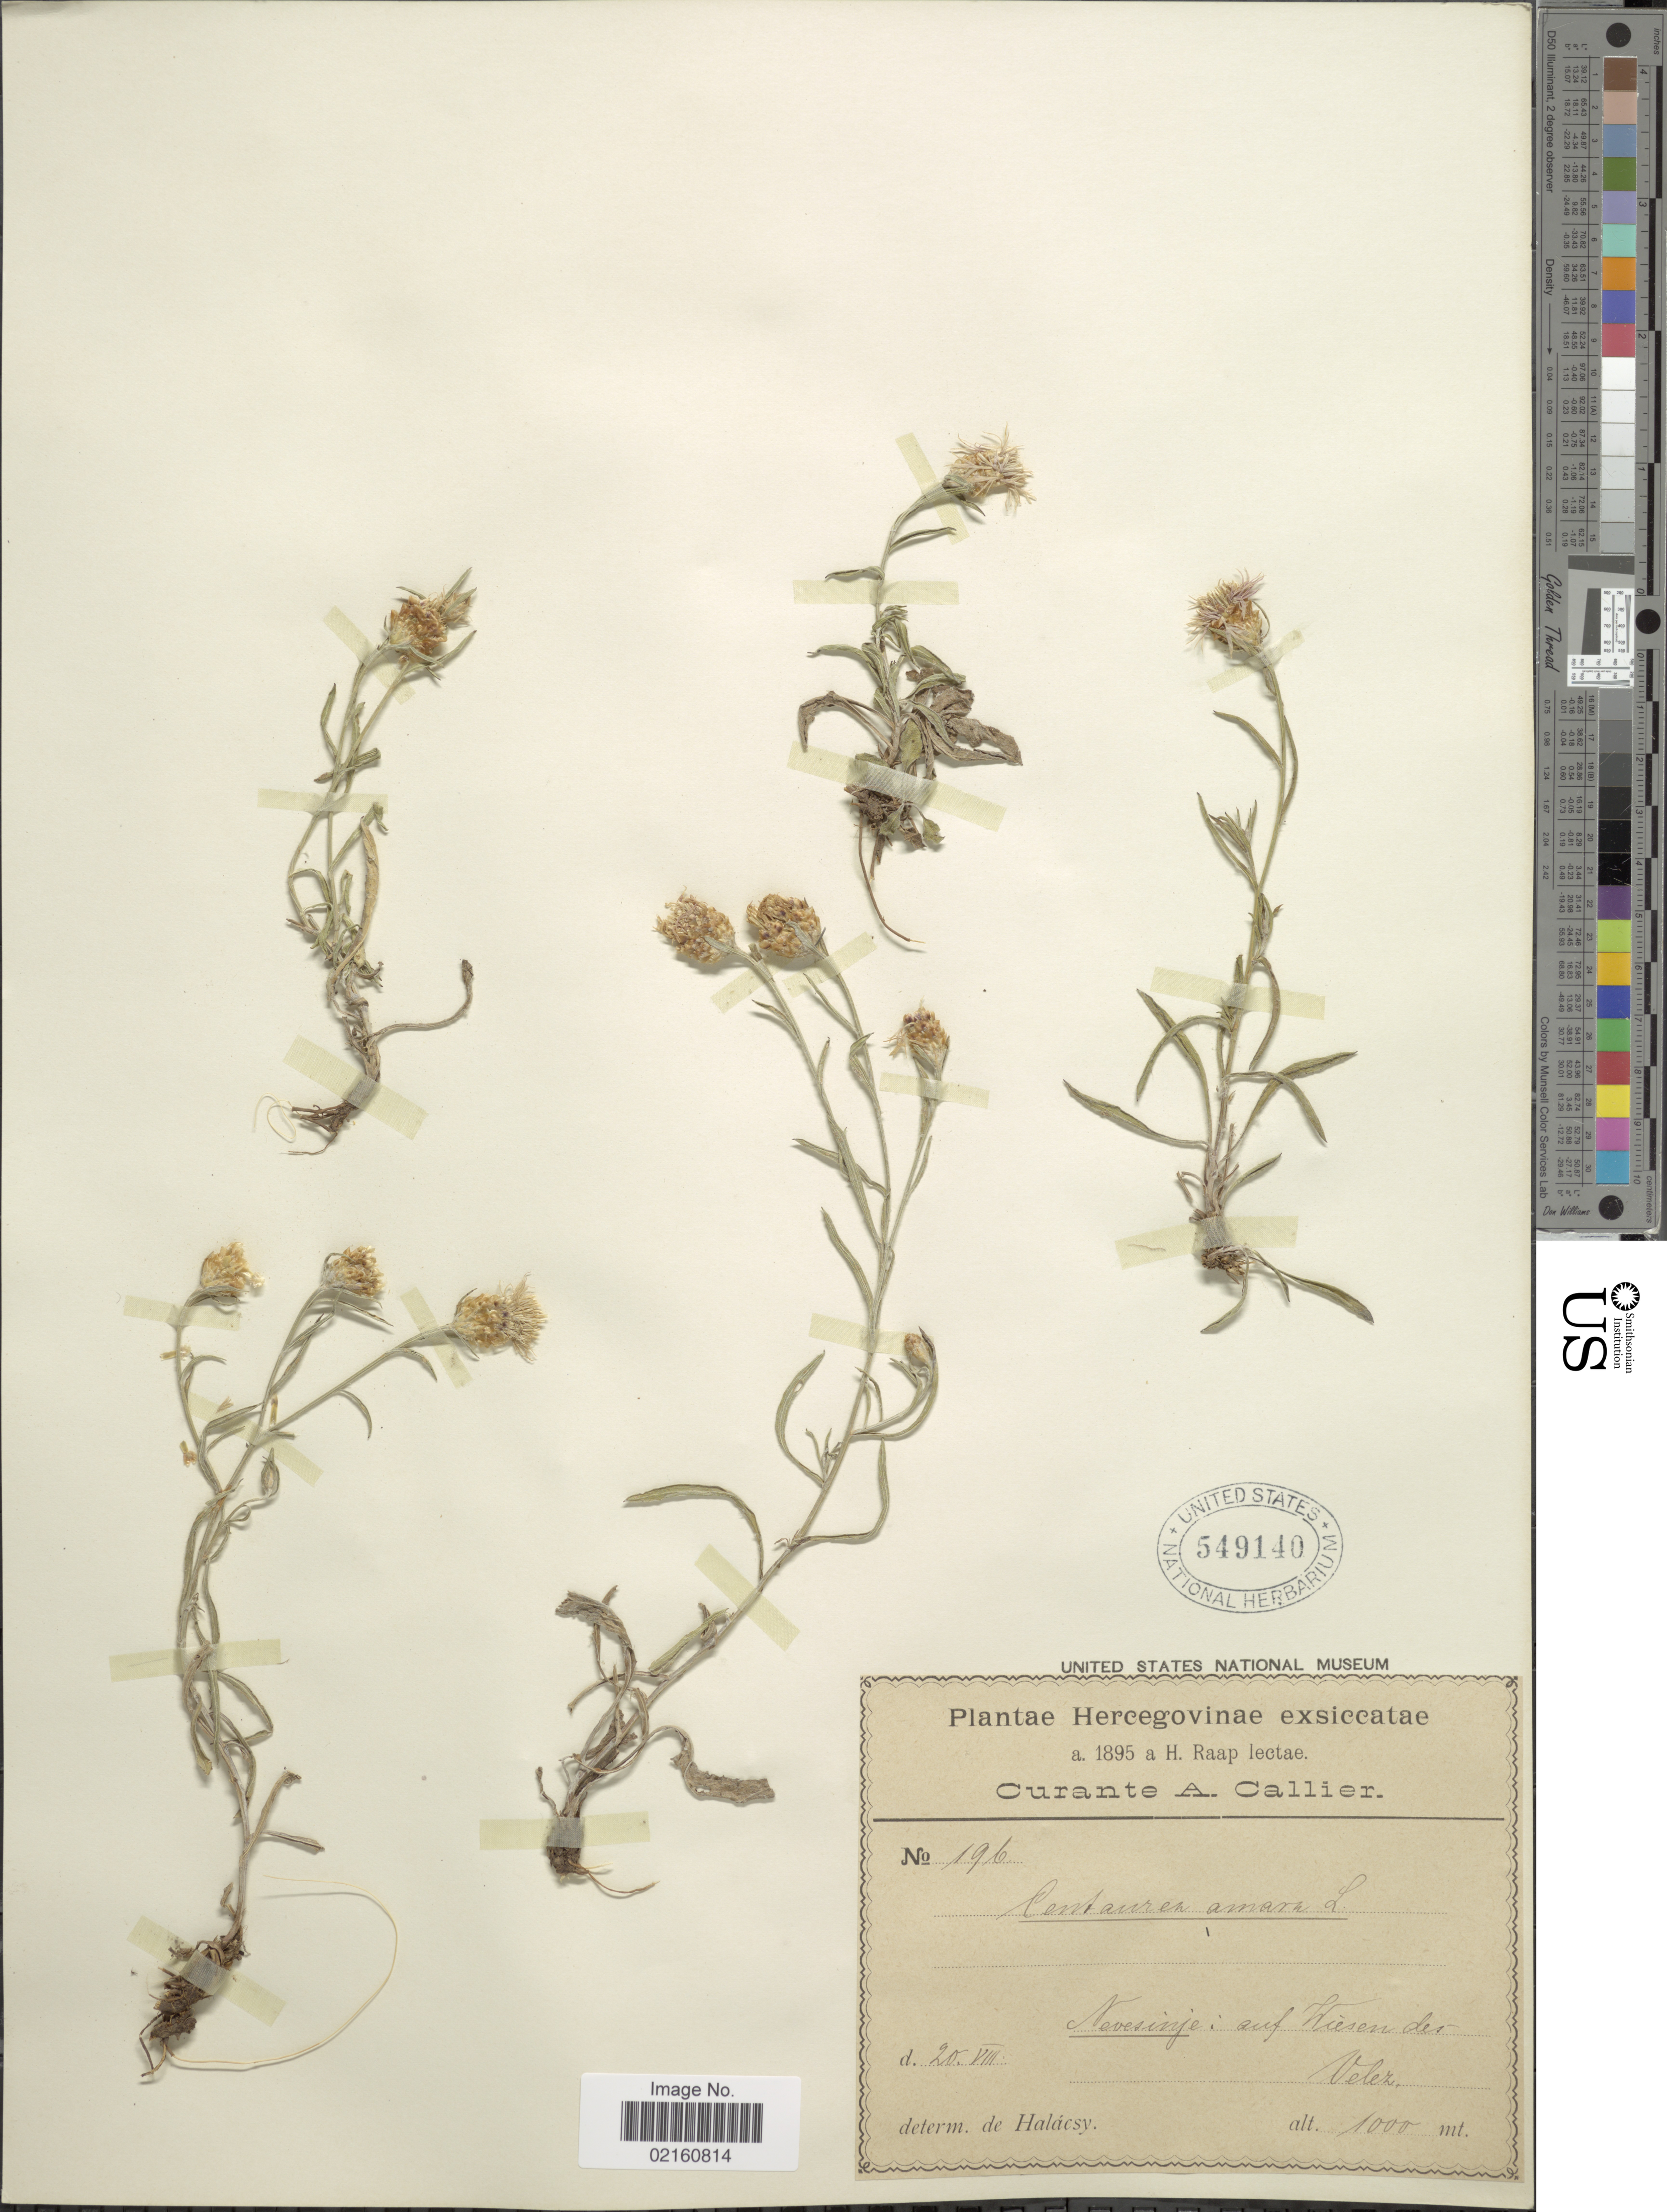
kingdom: Plantae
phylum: Tracheophyta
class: Magnoliopsida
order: Asterales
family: Asteraceae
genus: Centaurea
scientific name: Centaurea jacea subsp. gaudinii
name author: (Boiss. & Reut.) Gremli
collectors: H. Raap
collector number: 196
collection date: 1895-08-20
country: Bosnia and Herzegovina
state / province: Srpska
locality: Hercegovinae, Nevesinje, auf Hiesen des Velez [interpreted]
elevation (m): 1000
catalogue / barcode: US 549140